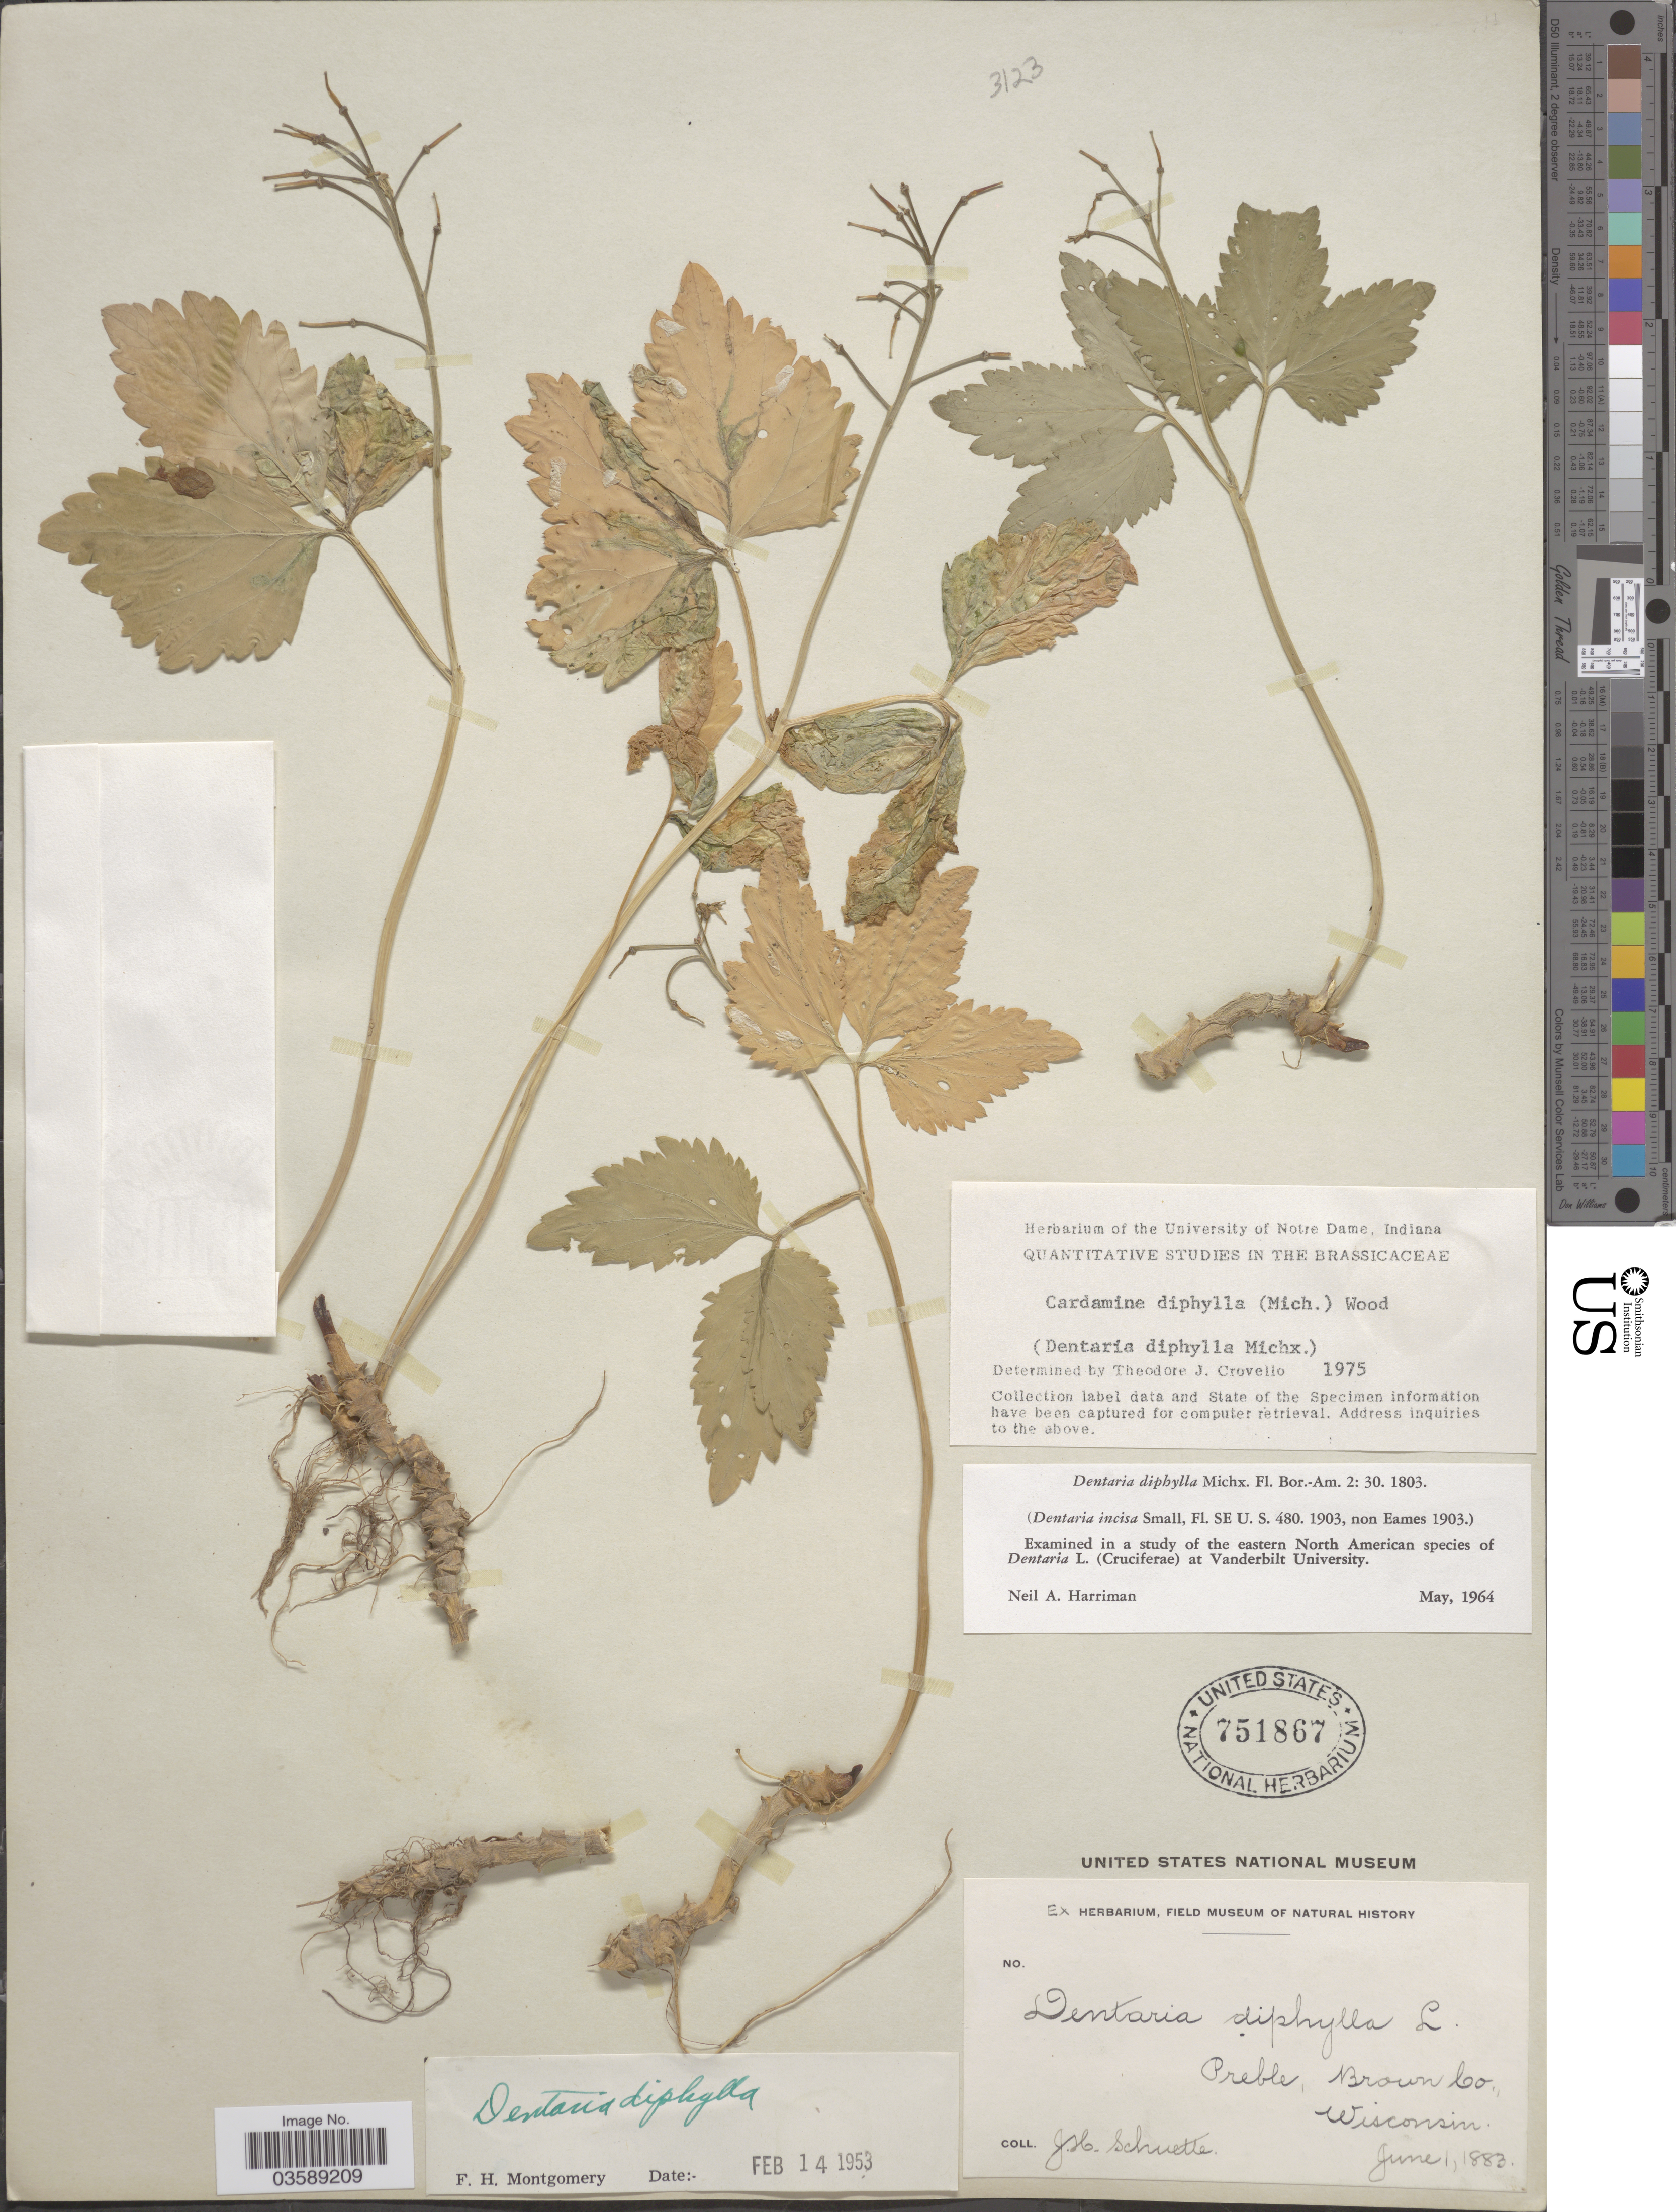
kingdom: Plantae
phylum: Tracheophyta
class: Magnoliopsida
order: Brassicales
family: Brassicaceae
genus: Cardamine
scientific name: Cardamine diphylla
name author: (Michx.) Alph. Wood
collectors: J. H. Schuette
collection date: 1883-06-01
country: United States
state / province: Wisconsin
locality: Preble, Brown Co.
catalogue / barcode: US 751867